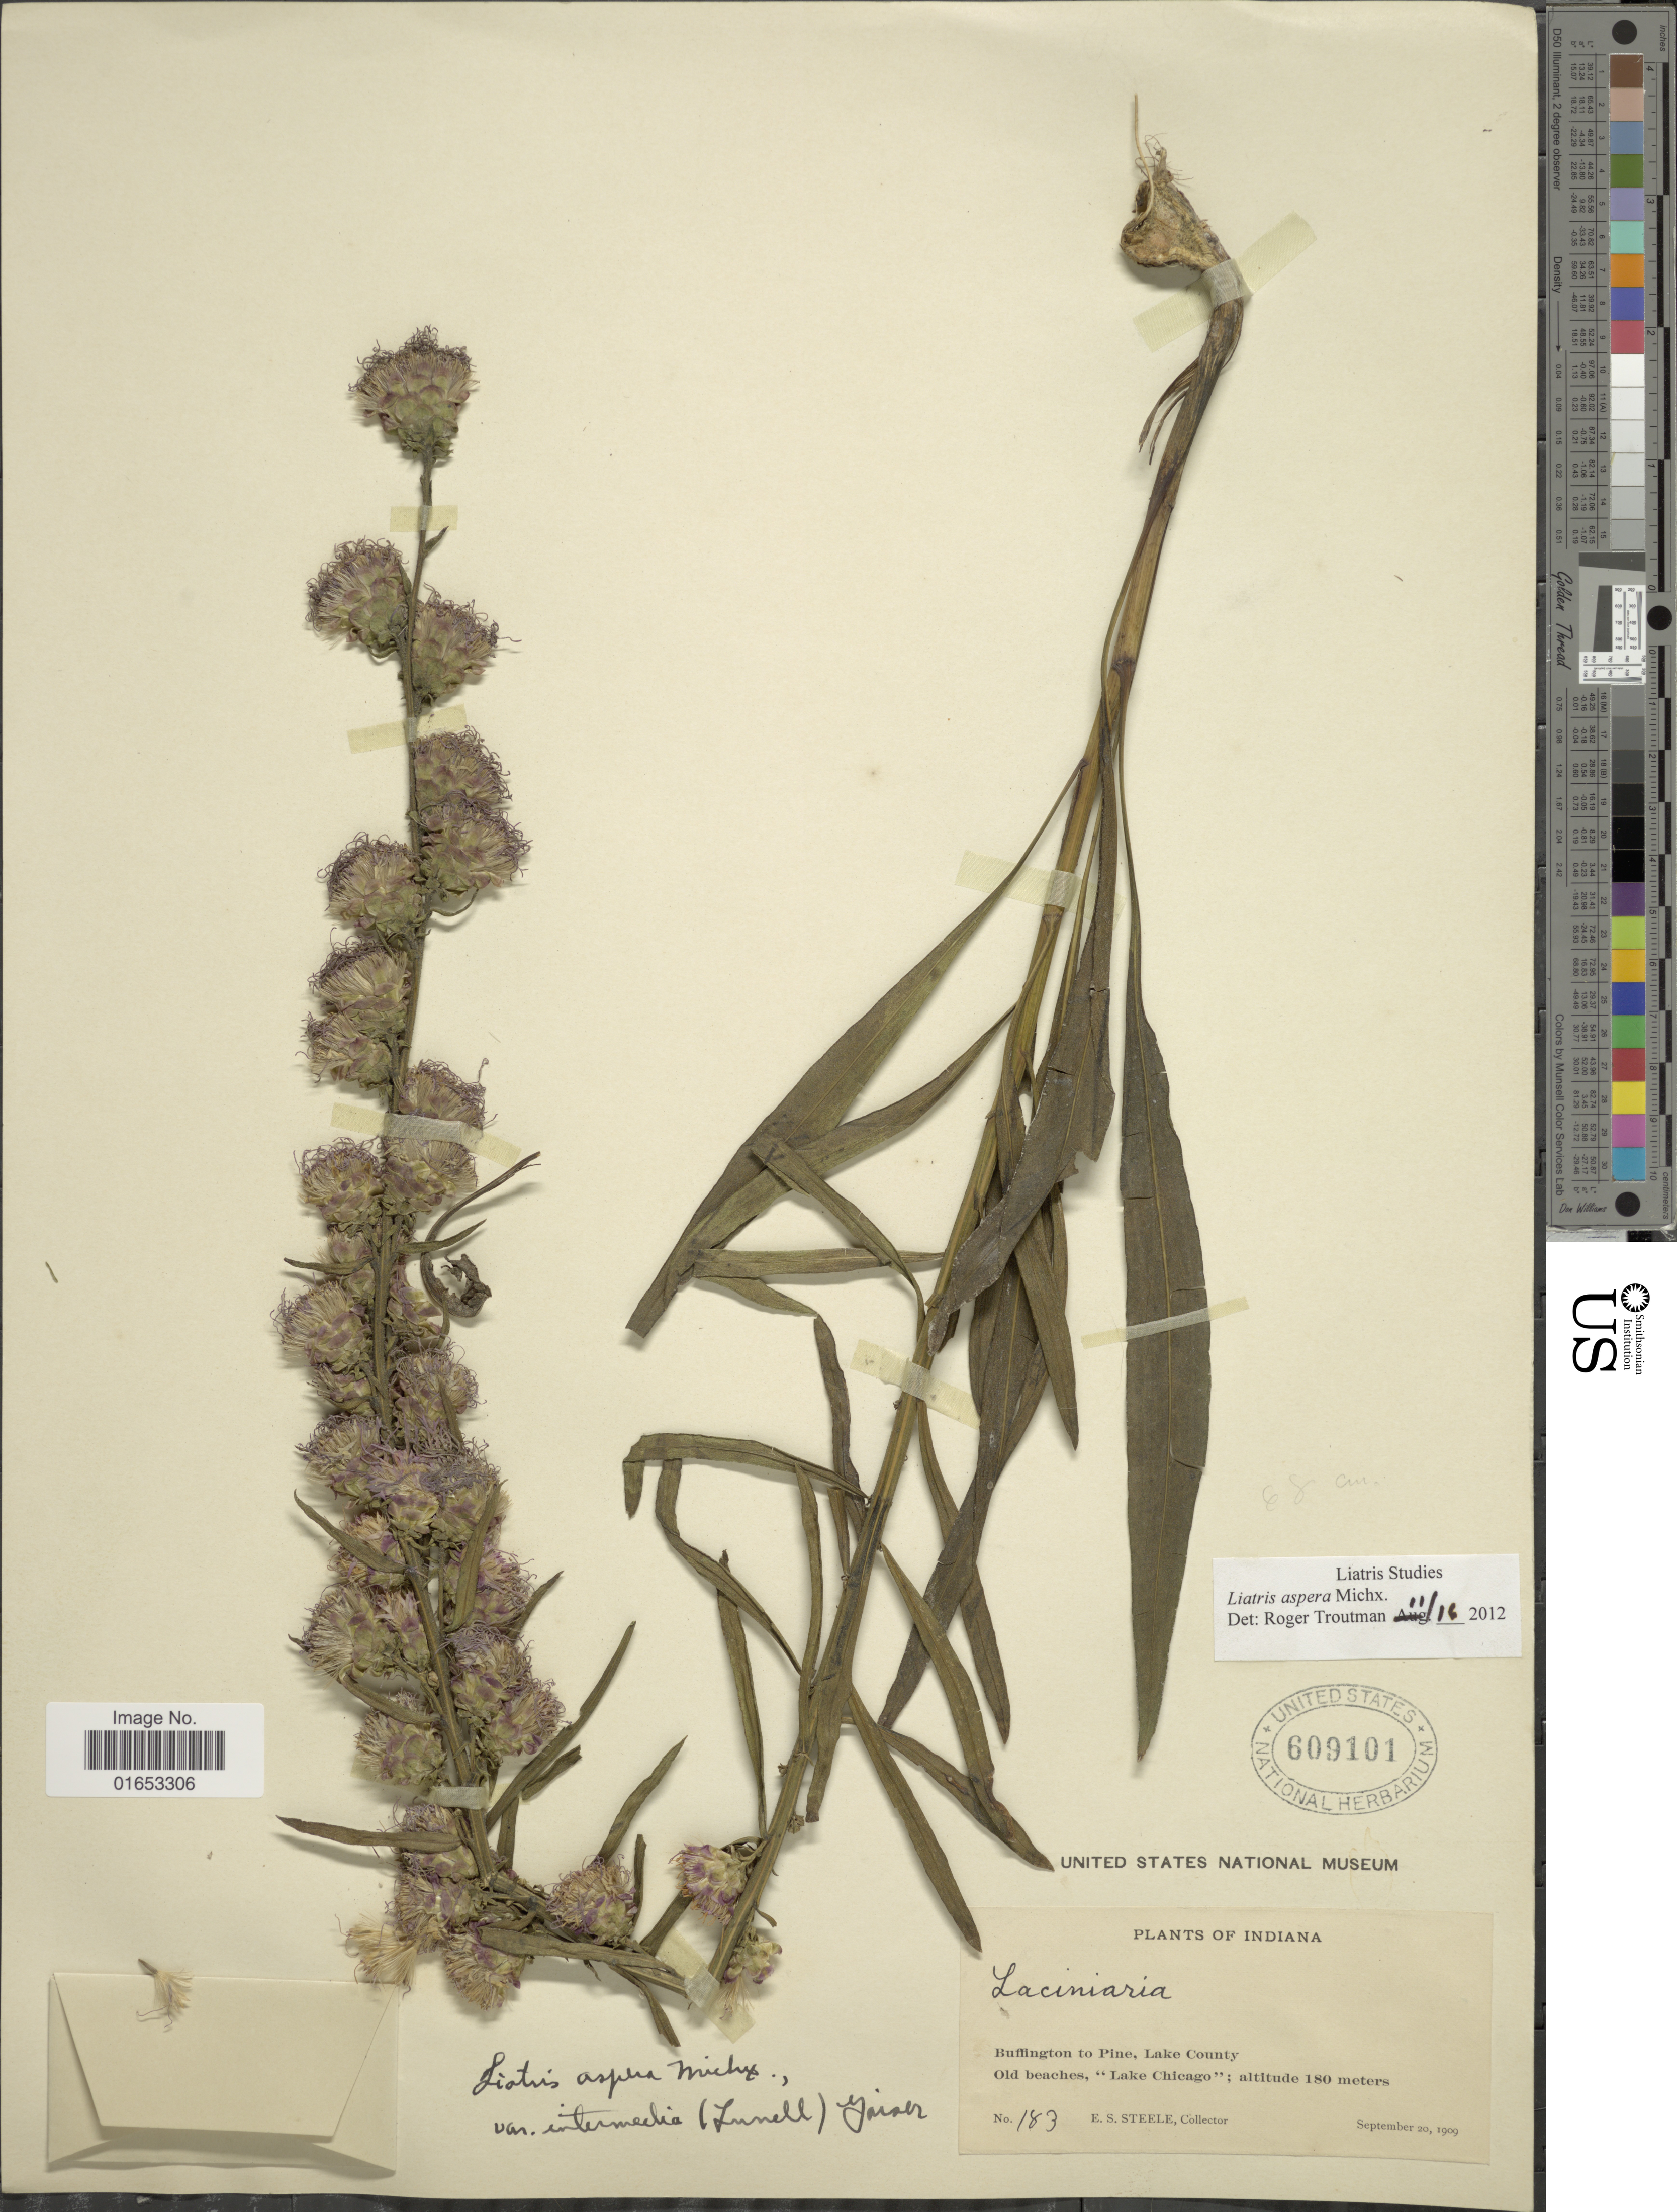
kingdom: Plantae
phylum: Tracheophyta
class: Magnoliopsida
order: Asterales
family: Asteraceae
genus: Liatris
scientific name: Liatris aspera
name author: Michx.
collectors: E. Steele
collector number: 183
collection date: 1909-09-20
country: United States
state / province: Indiana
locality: Buffington to Pine, Lake County, Old Beaches, "Lake Chicago"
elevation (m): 180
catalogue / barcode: US 609101